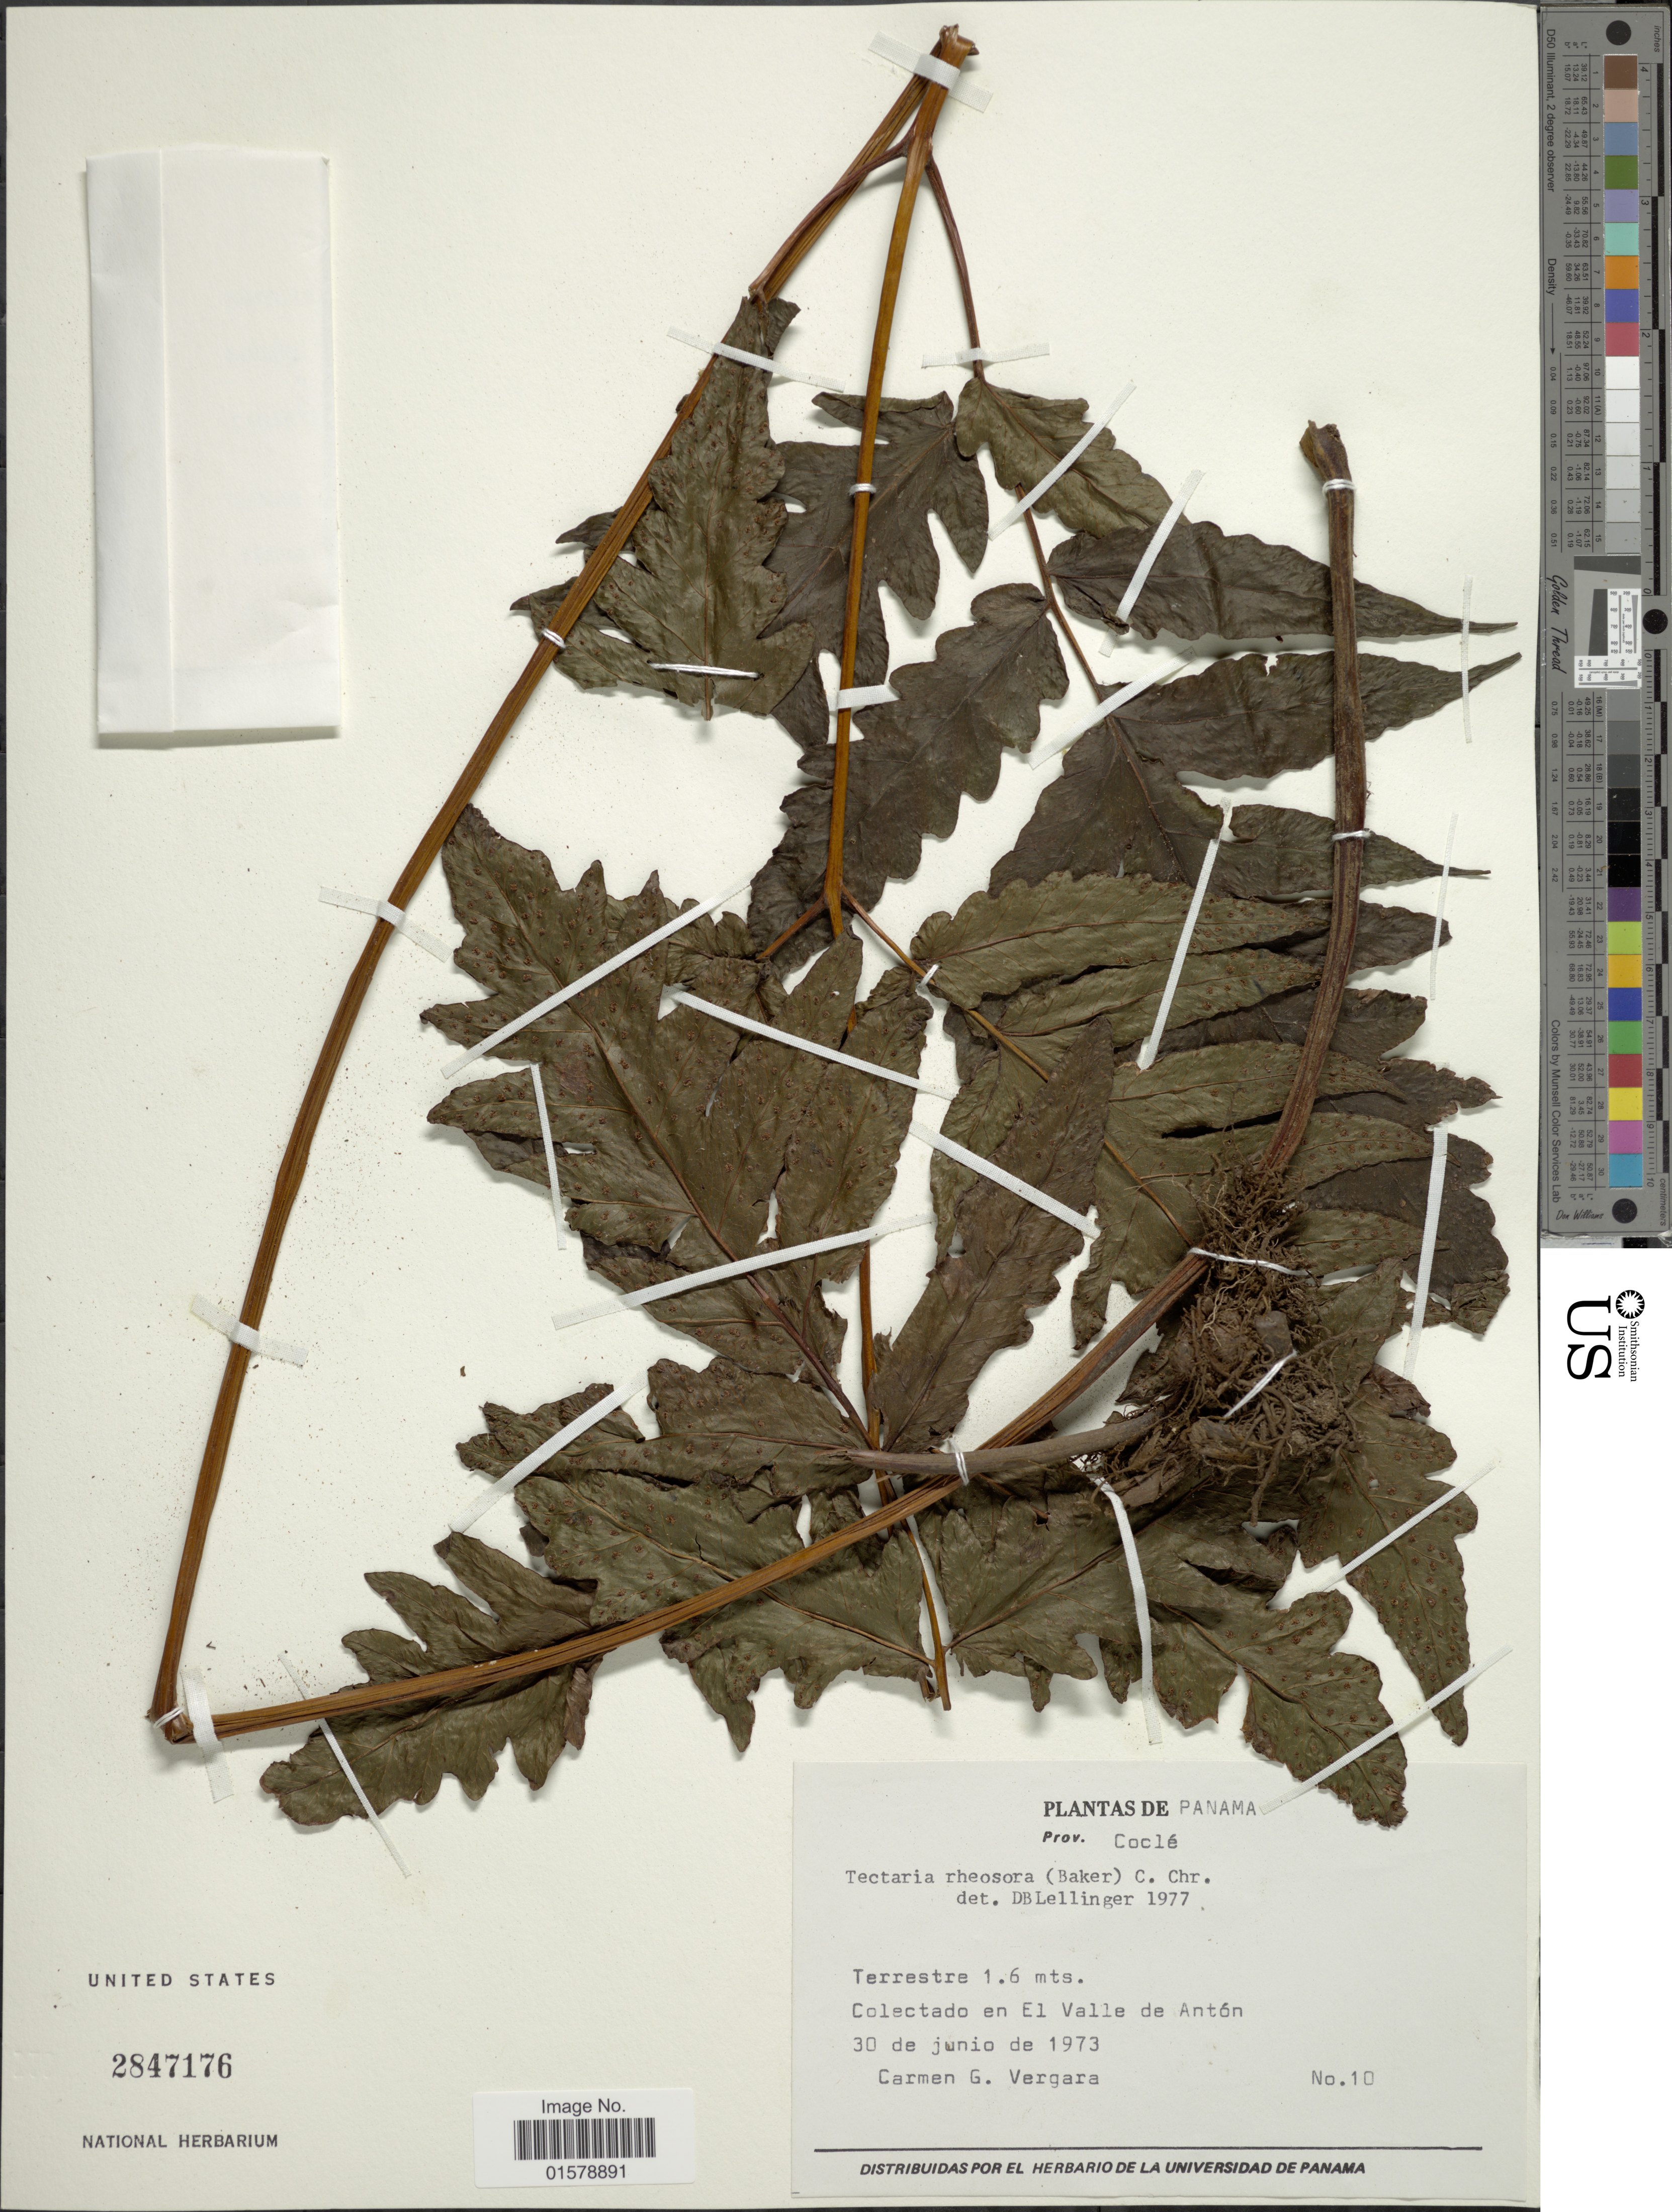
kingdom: Plantae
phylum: Tracheophyta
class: Polypodiopsida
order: Polypodiales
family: Tectariaceae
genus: Tectaria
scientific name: Tectaria rivalis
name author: (Mett. ex Kuhn) C. Chr.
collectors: C. Vergara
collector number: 10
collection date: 1973-06-30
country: Panama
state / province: Coclé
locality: Colectado en El Valle de Antón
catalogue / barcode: US 2847176